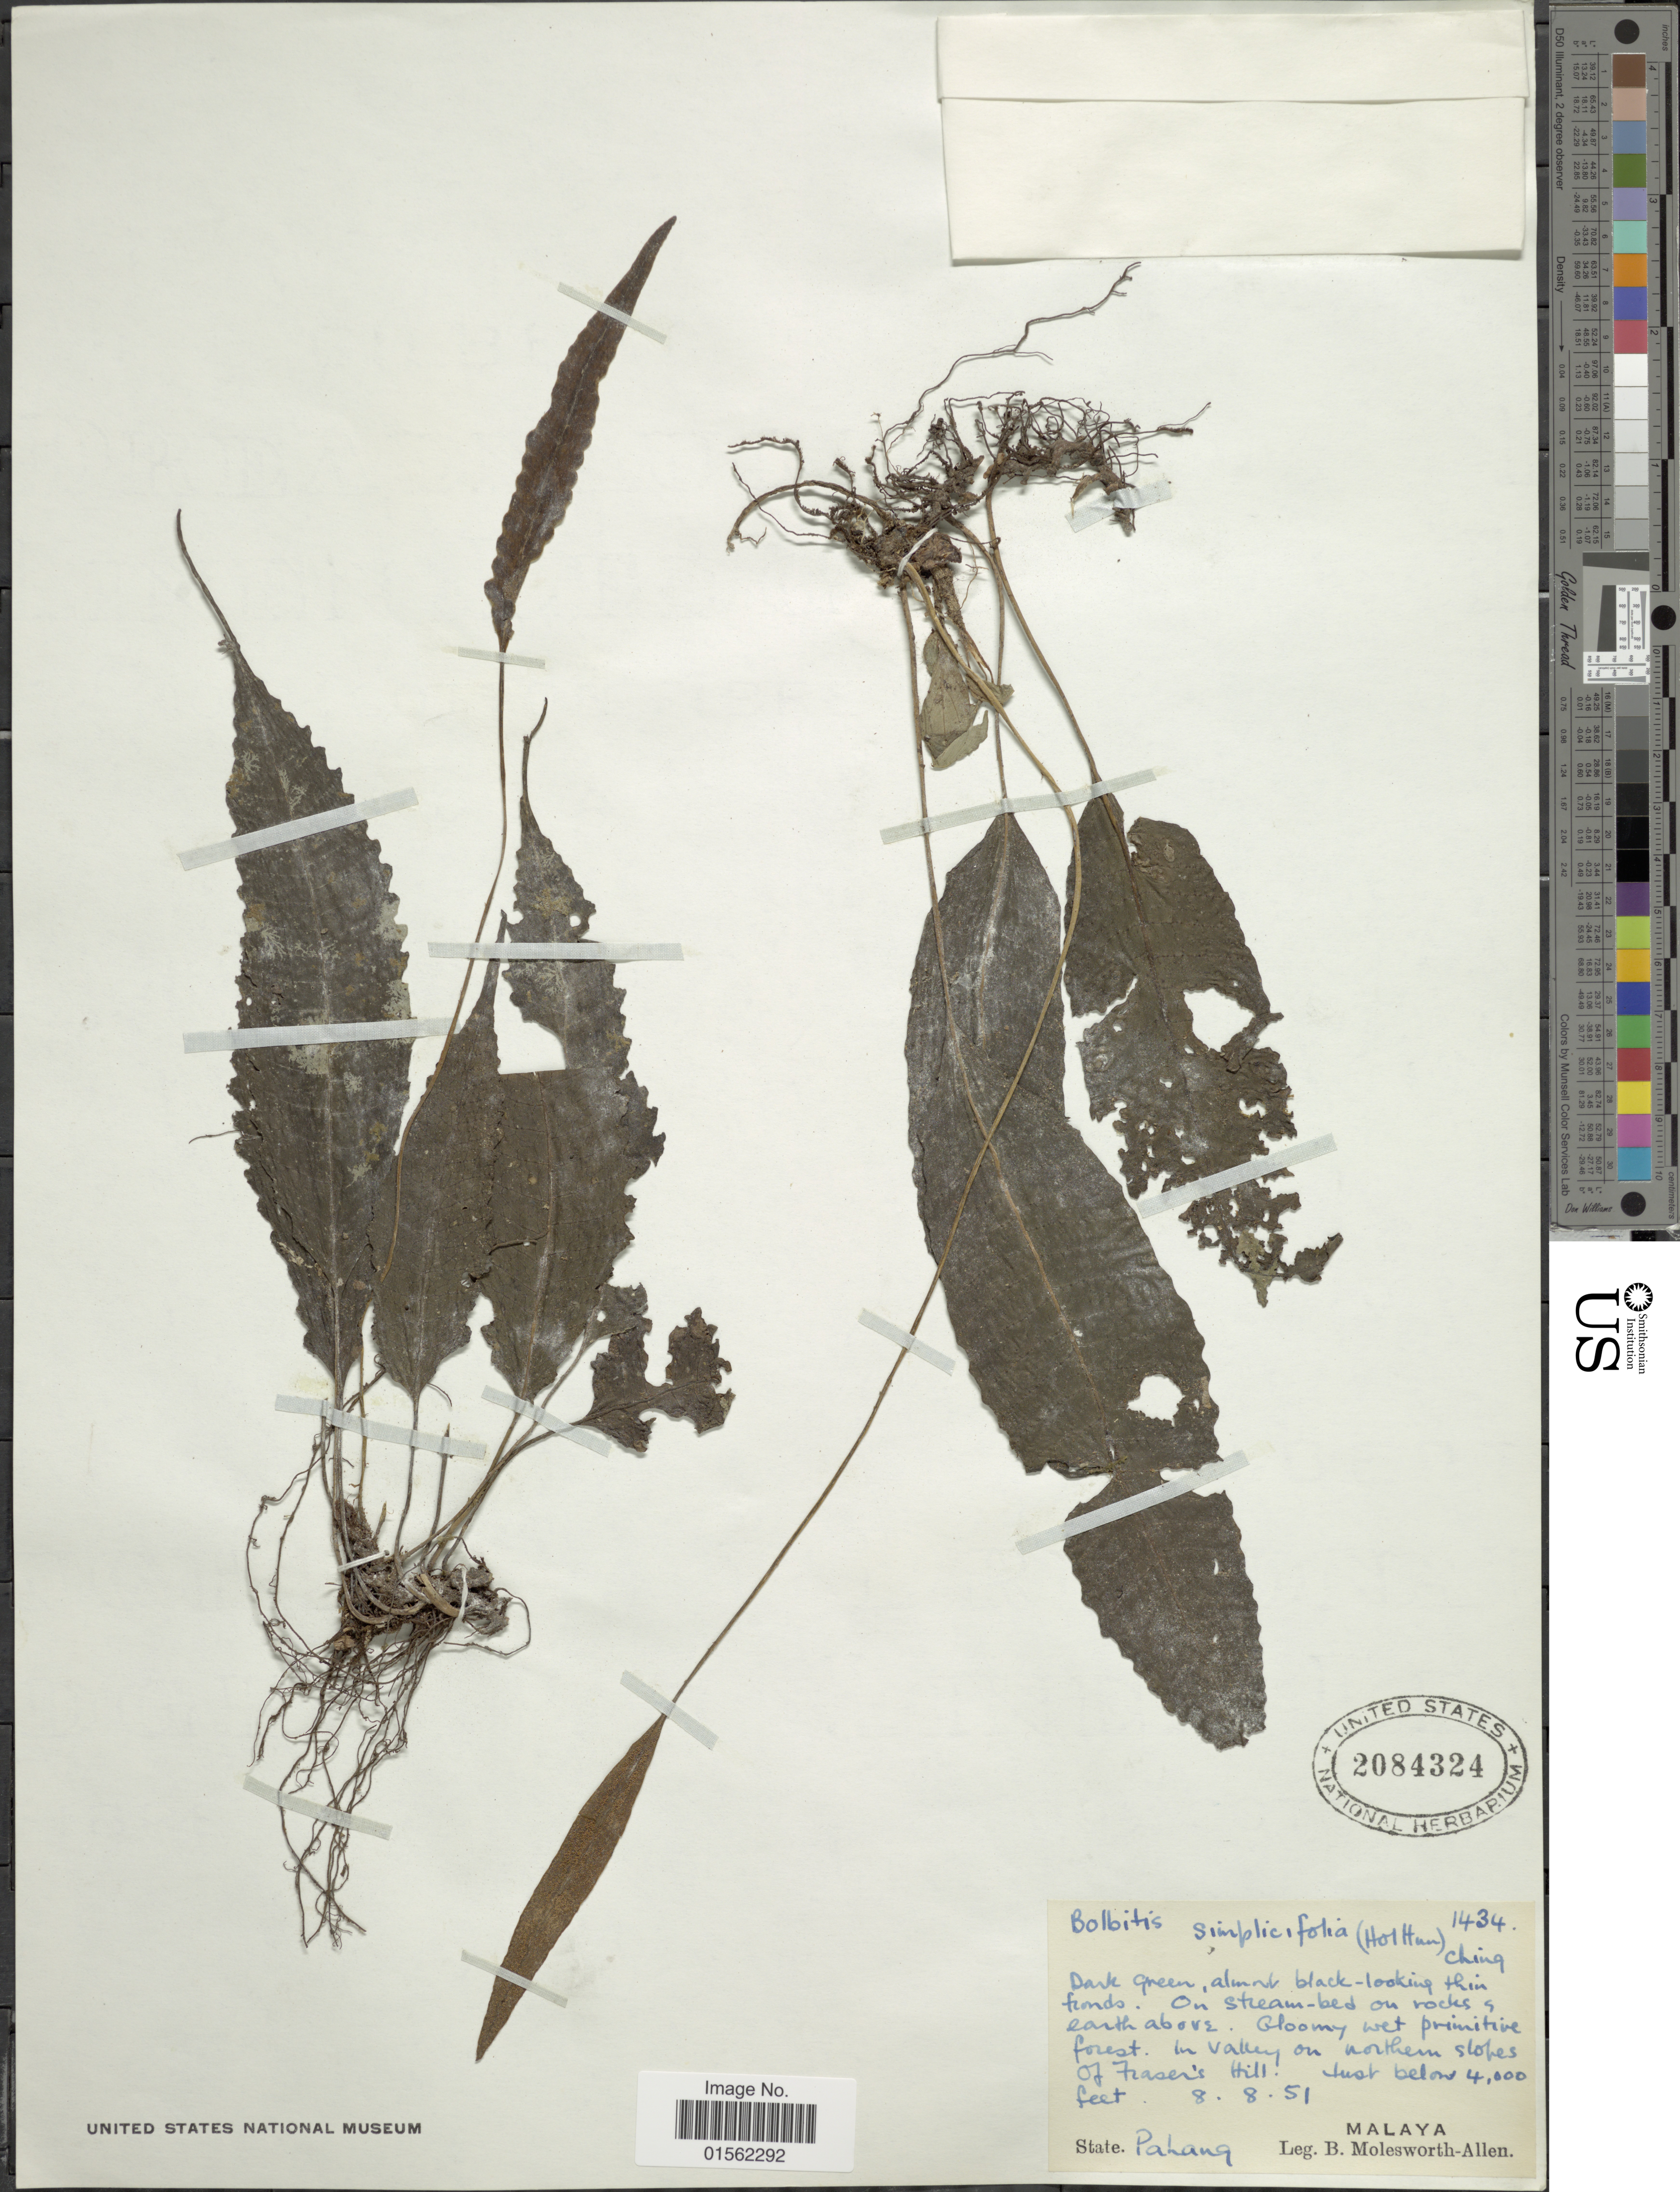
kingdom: Plantae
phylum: Tracheophyta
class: Polypodiopsida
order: Polypodiales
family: Dryopteridaceae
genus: Bolbitis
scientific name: Bolbitis simplicifolia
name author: (Holttum) Ching in C. Chr.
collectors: B. E. G. Molesworth-Allen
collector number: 1434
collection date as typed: Transcribed d/m/y: 8/8/51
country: Malaysia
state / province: Pahang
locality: In valley on northern slopes of Fraser's Hill, Malaya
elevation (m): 1219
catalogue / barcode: US 2084324